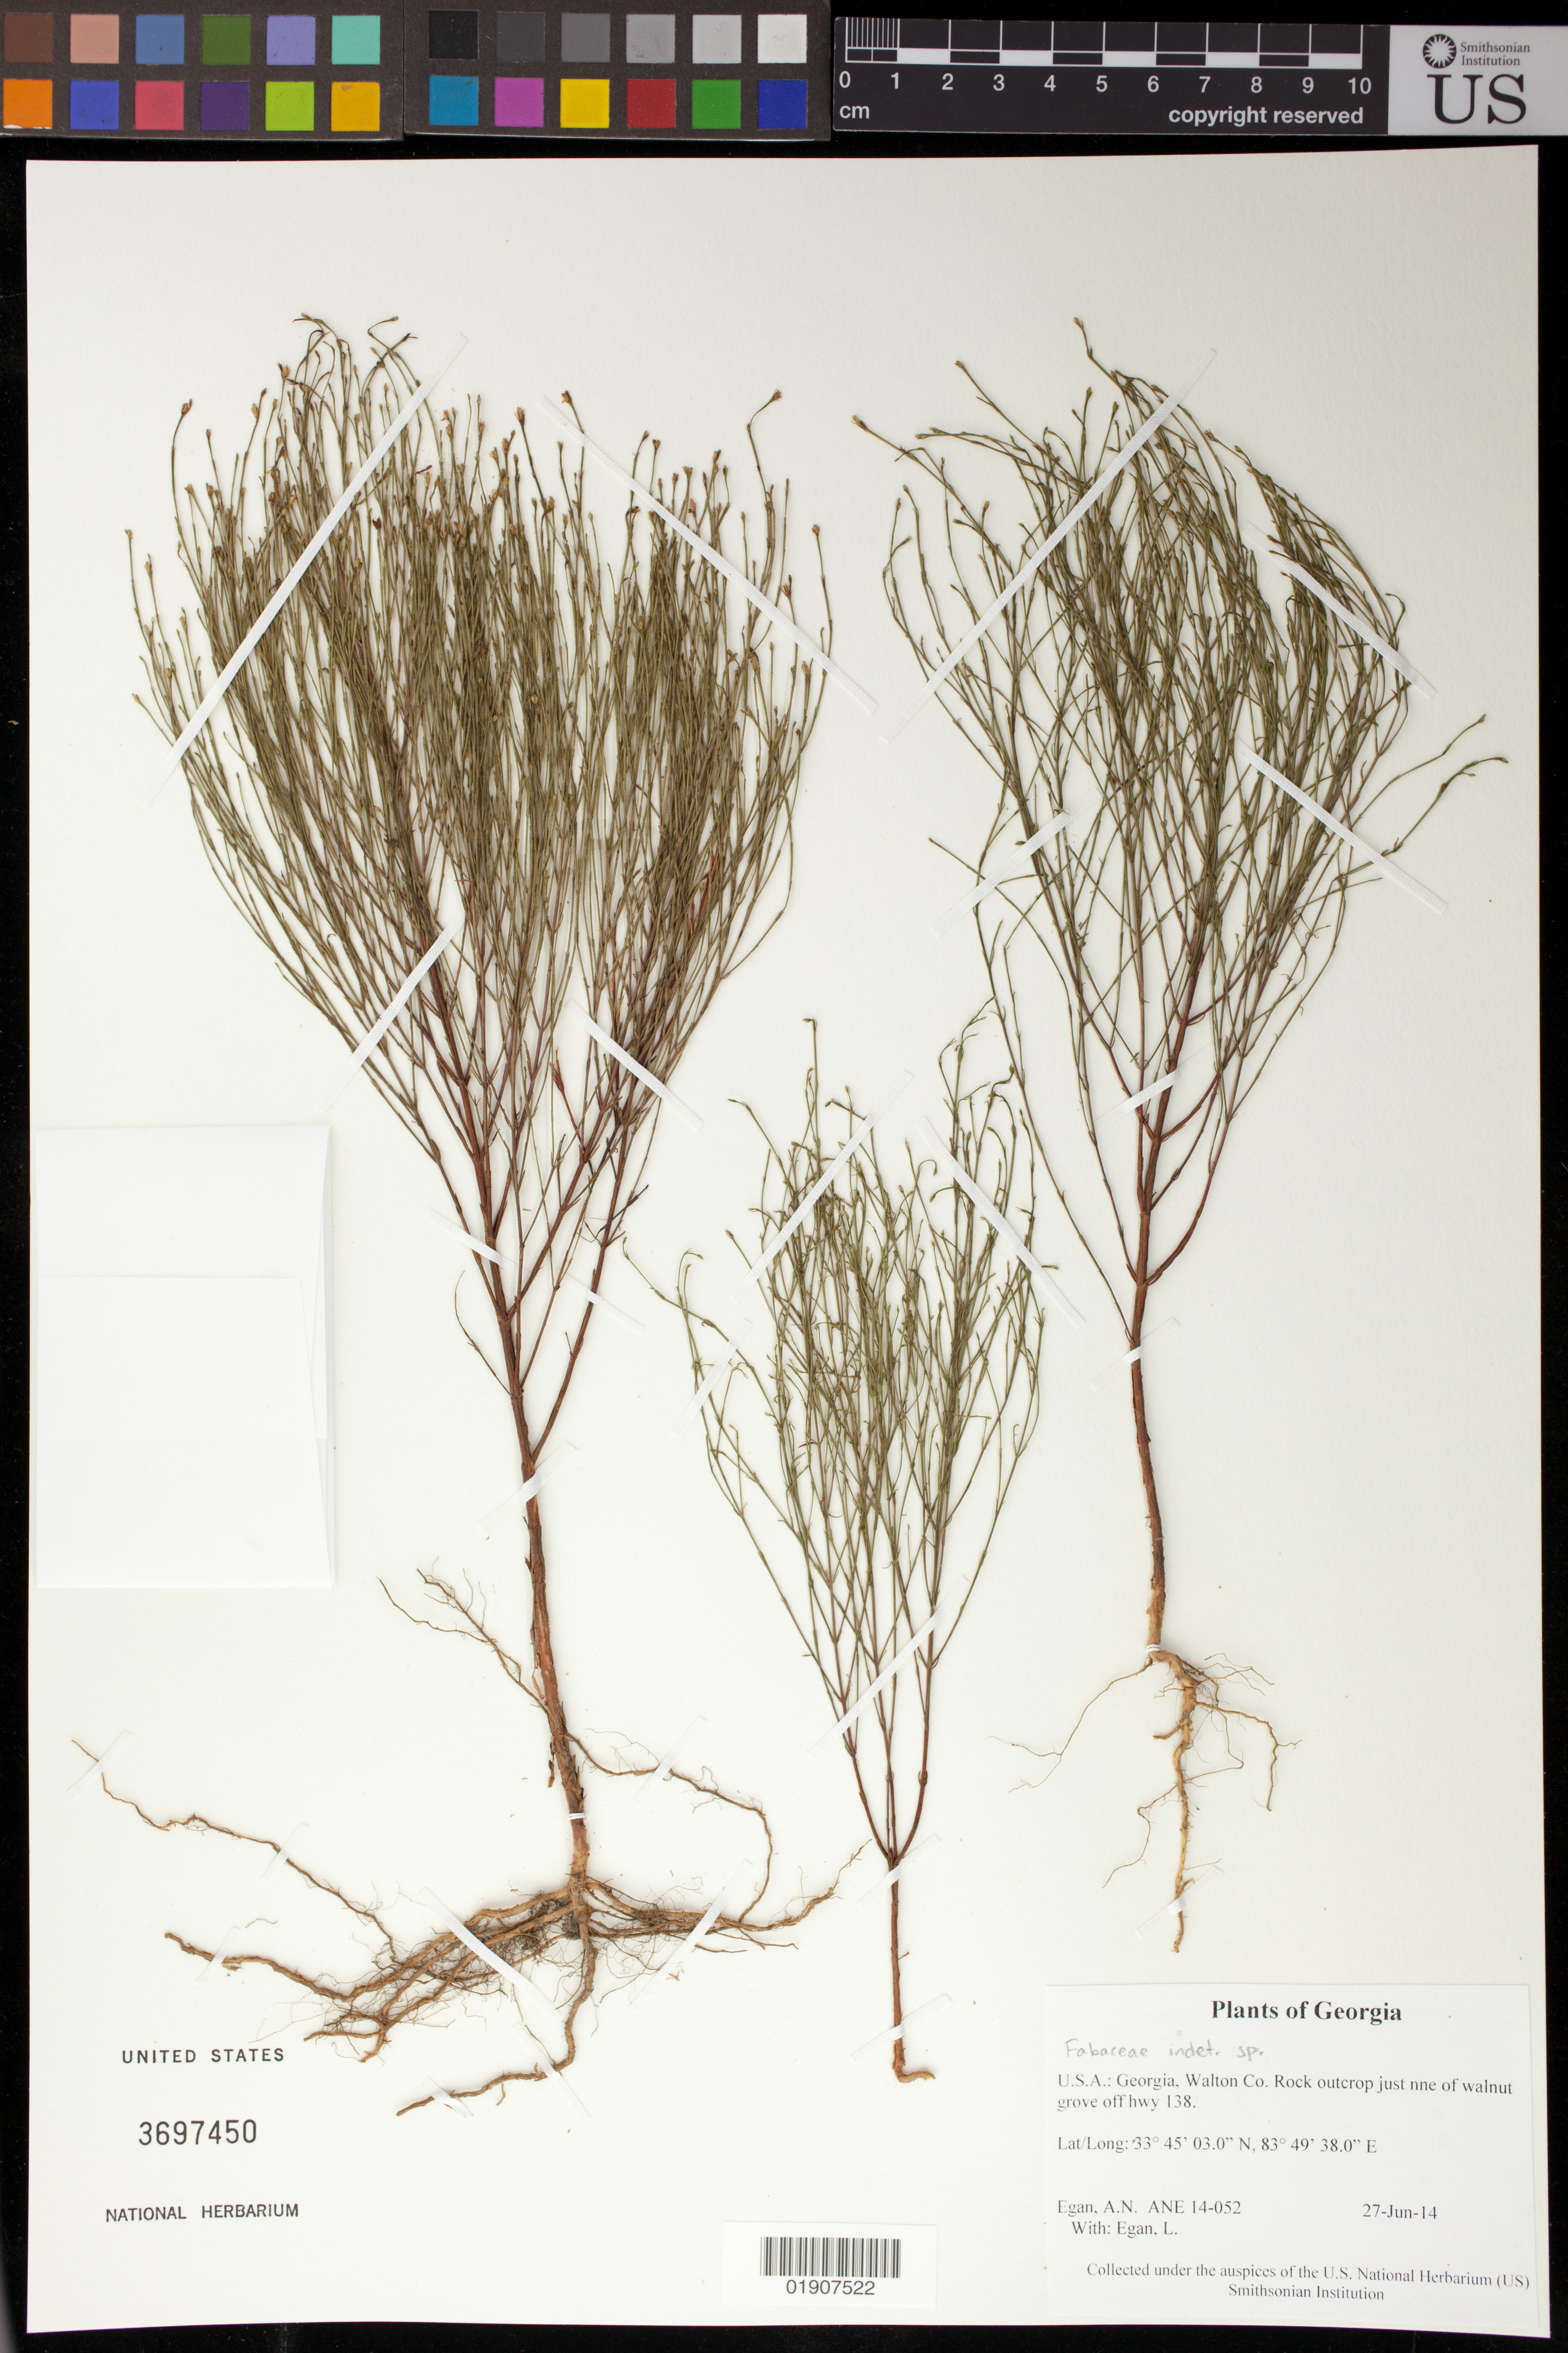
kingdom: Plantae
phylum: Tracheophyta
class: Magnoliopsida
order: Malpighiales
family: Hypericaceae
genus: Hypericum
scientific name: Hypericum gentianoides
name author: (L.) Britton, Stearns & Poggenb.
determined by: Strong, M. T., (US), Smithsonian Institution - National Museum of Natural History (UNITED STATES)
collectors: A. N. Egan & L. Egan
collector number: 14-052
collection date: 2014-06-27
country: United States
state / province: Georgia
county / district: Walton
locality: Rock outcrop just nne of walnut grove off hwy 138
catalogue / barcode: US 3697450